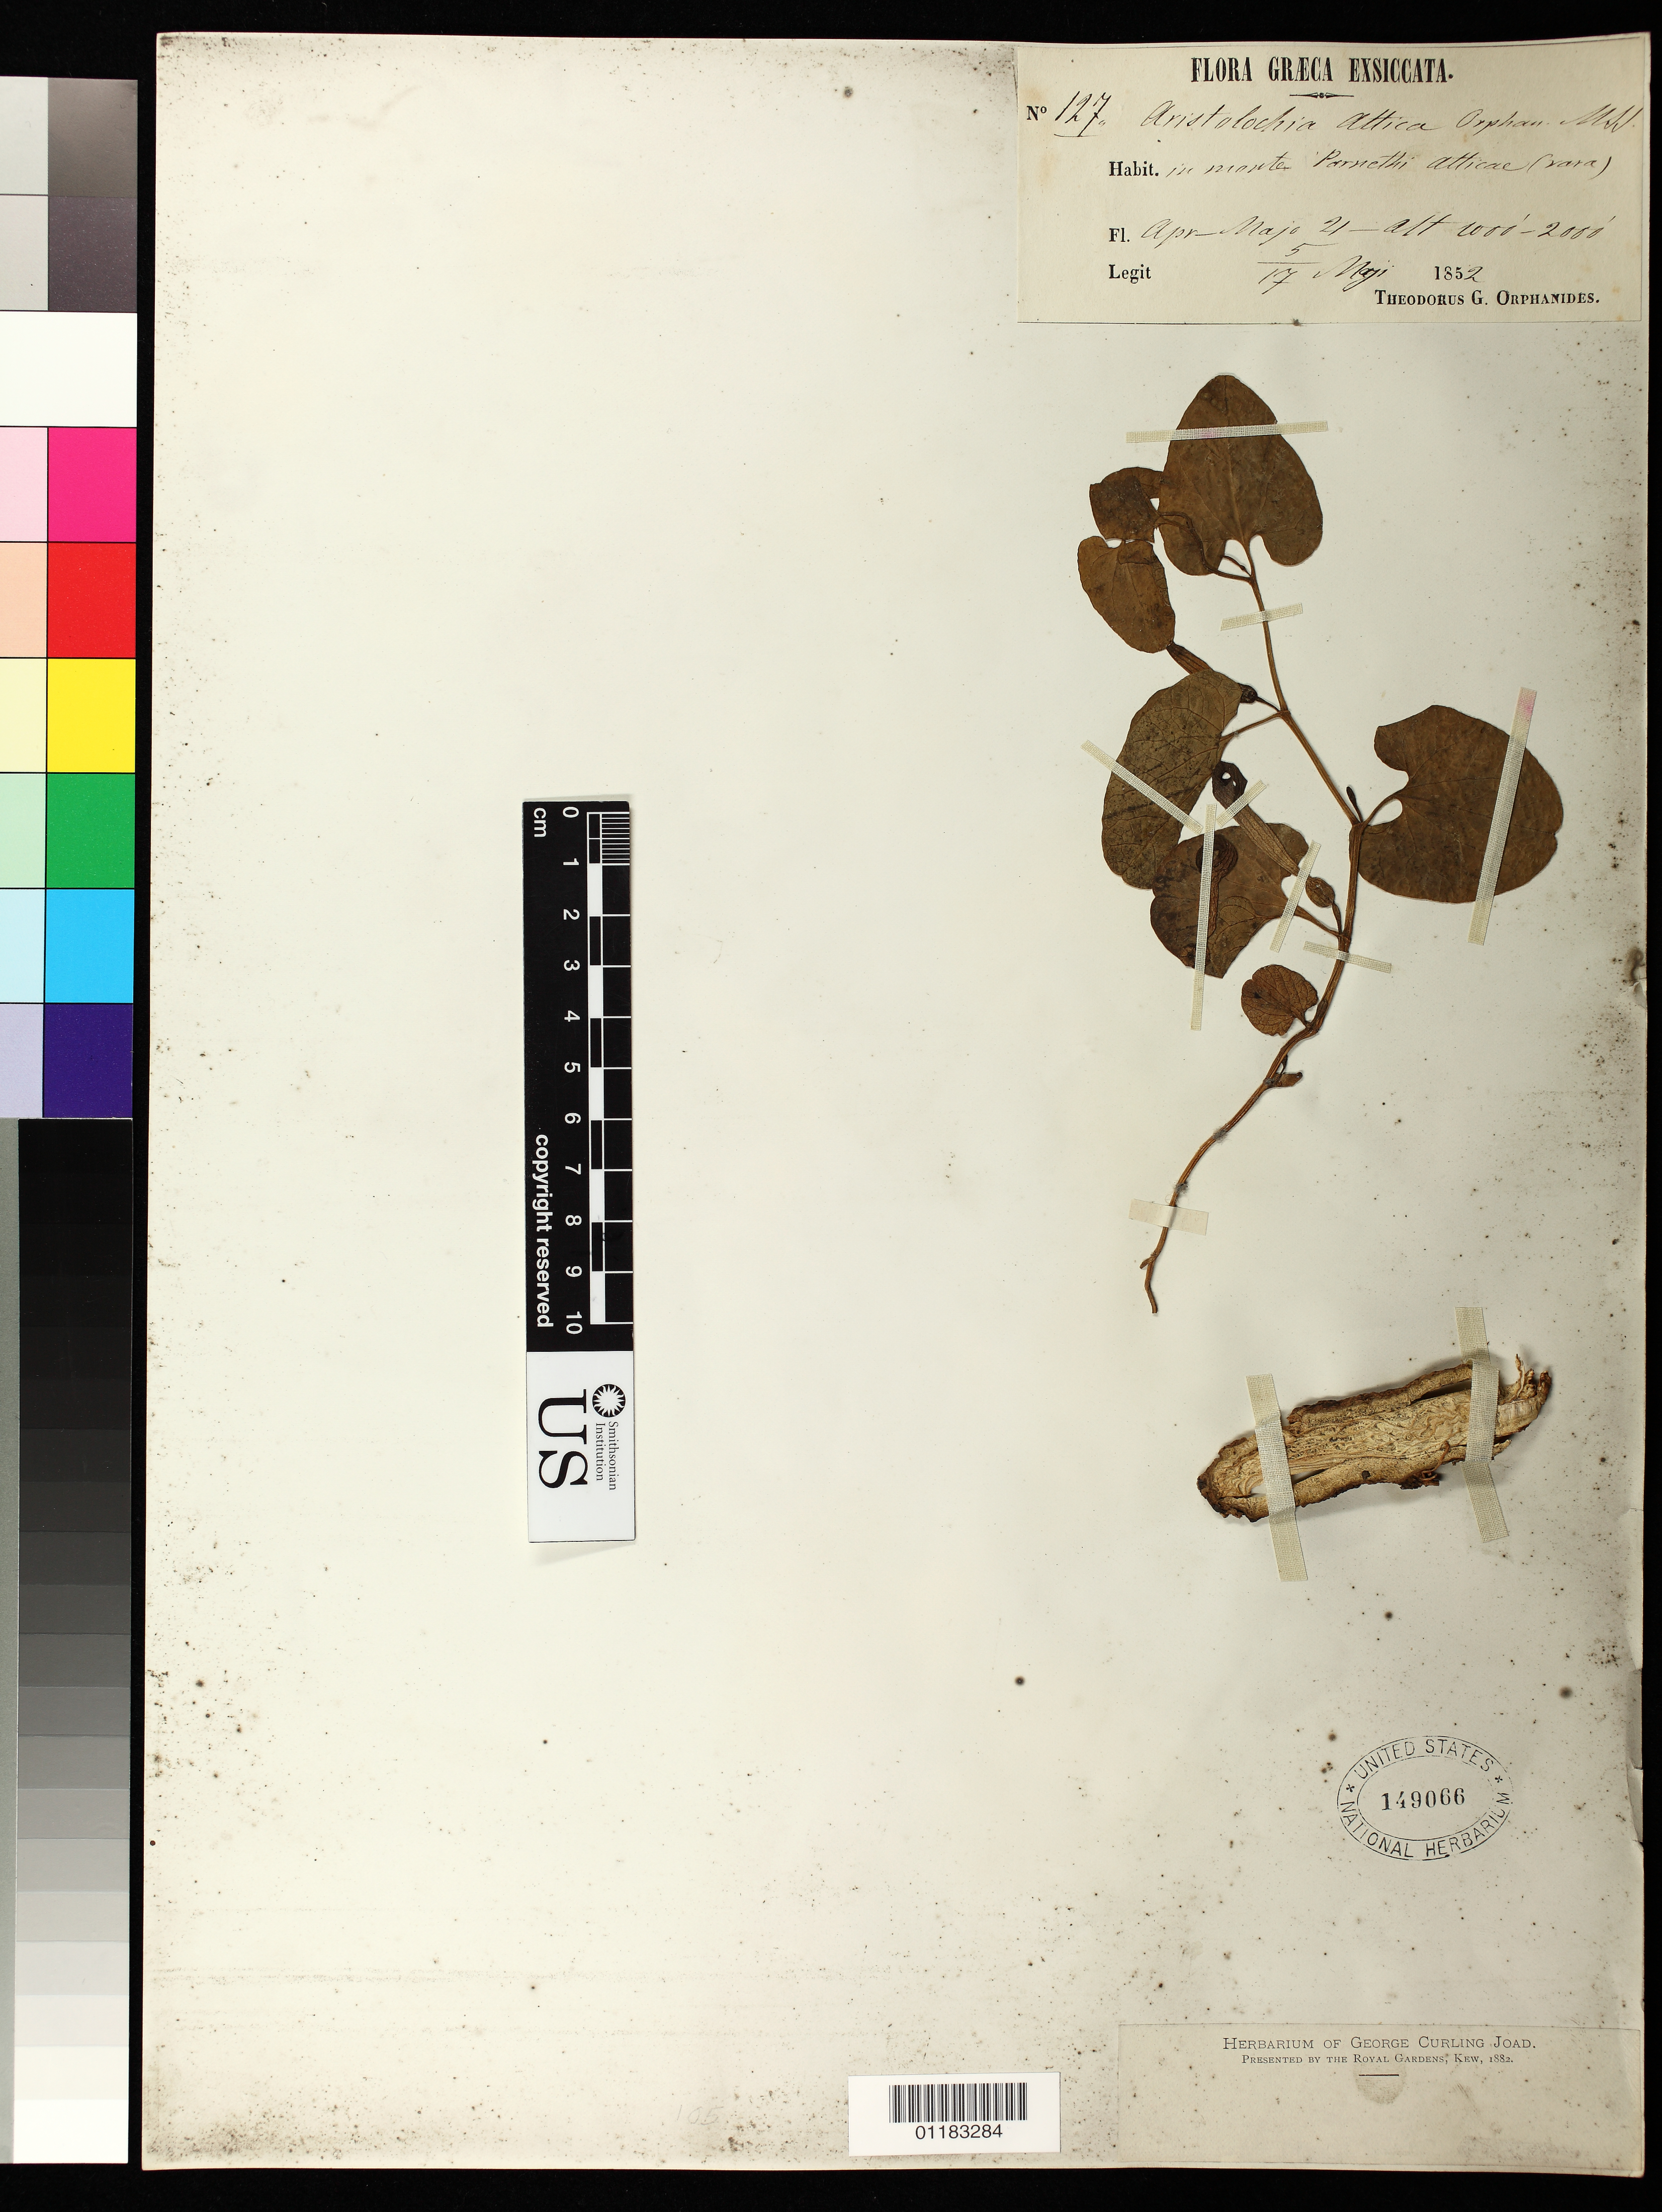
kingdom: Plantae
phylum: Tracheophyta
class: Magnoliopsida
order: Piperales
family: Aristolochiaceae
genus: Aristolochia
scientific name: Aristolochia attica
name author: Orphan ex Duch.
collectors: T. G. Orphanides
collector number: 127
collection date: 1852-05-17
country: Greece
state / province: Attica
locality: in monte Parnethi atticae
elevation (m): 305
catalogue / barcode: US 149066